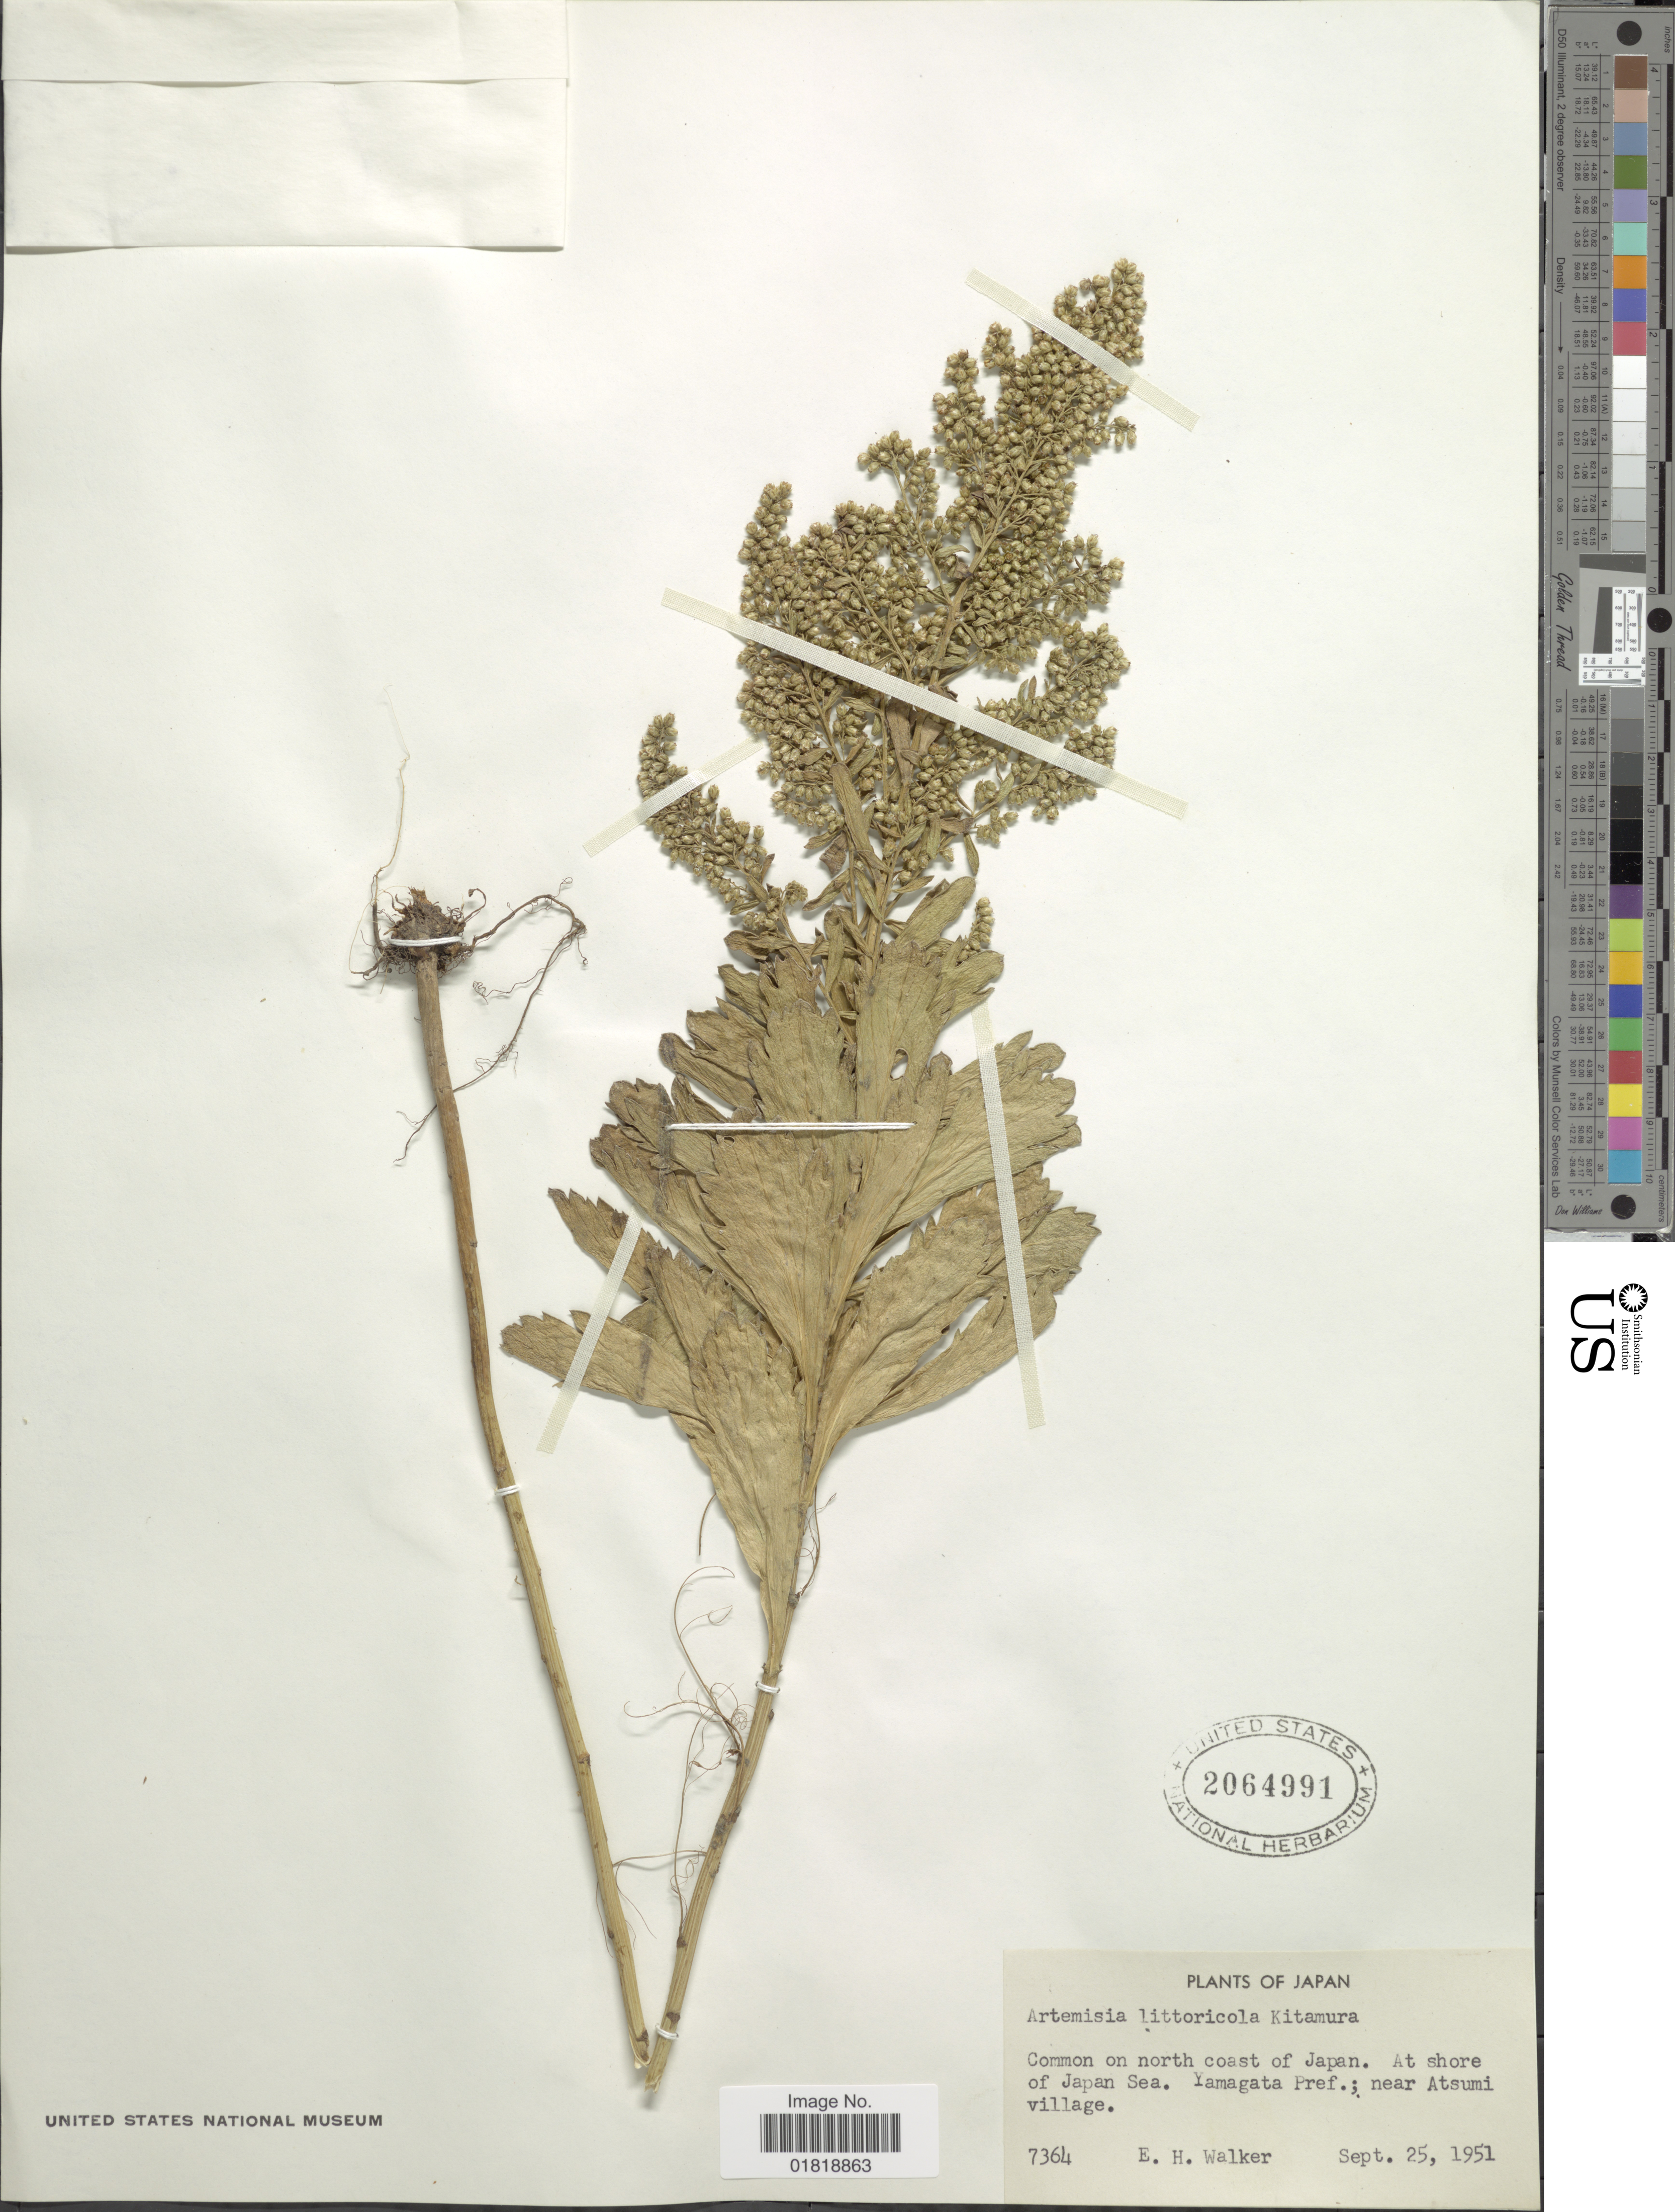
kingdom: Plantae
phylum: Tracheophyta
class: Magnoliopsida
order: Asterales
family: Asteraceae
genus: Artemisia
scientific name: Artemisia littoricola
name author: Kitam.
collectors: E. H. Walker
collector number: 7364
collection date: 1951-09-25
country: Japan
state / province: Yamagata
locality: Common on north coast of Japan, at shore of Japan Sea, near Atsumi village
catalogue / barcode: US 2064991